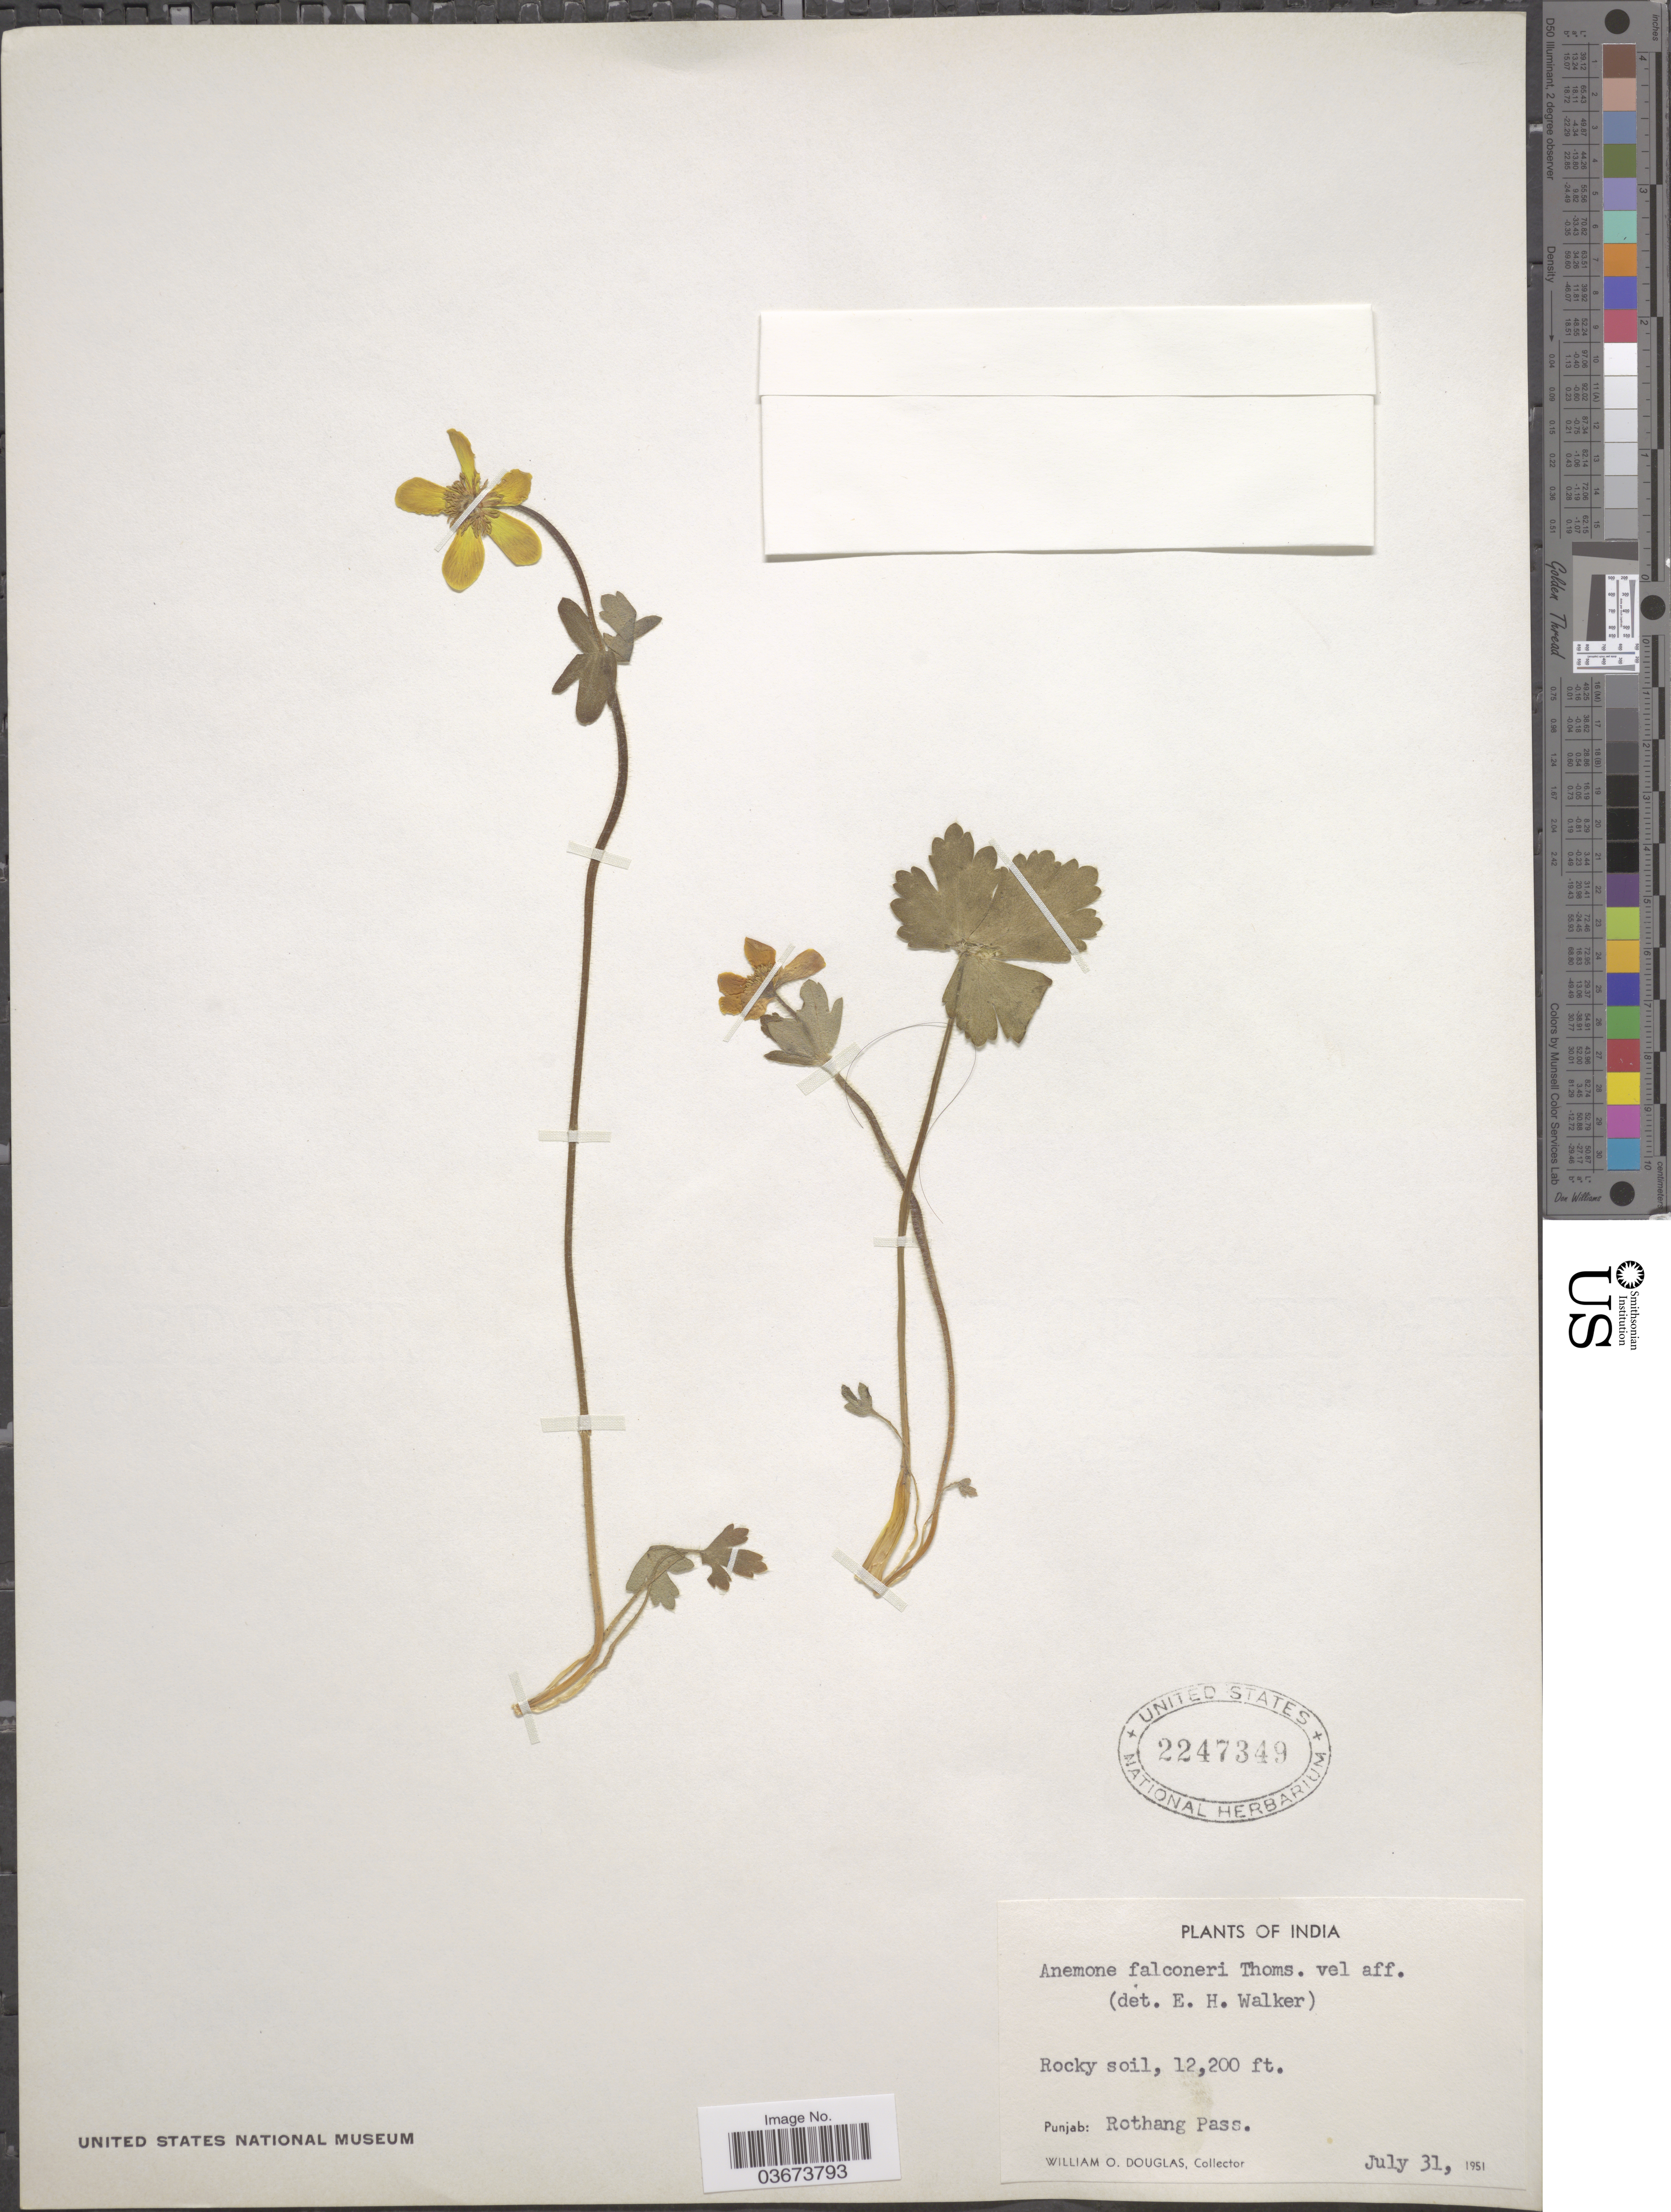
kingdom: Plantae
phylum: Tracheophyta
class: Magnoliopsida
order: Ranunculales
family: Ranunculaceae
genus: Anemone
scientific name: Anemone falconeri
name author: Thomson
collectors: W. Douglas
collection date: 1951-07-31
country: India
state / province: Punjab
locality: Rothang Pass.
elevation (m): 3719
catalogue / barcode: US 2247349